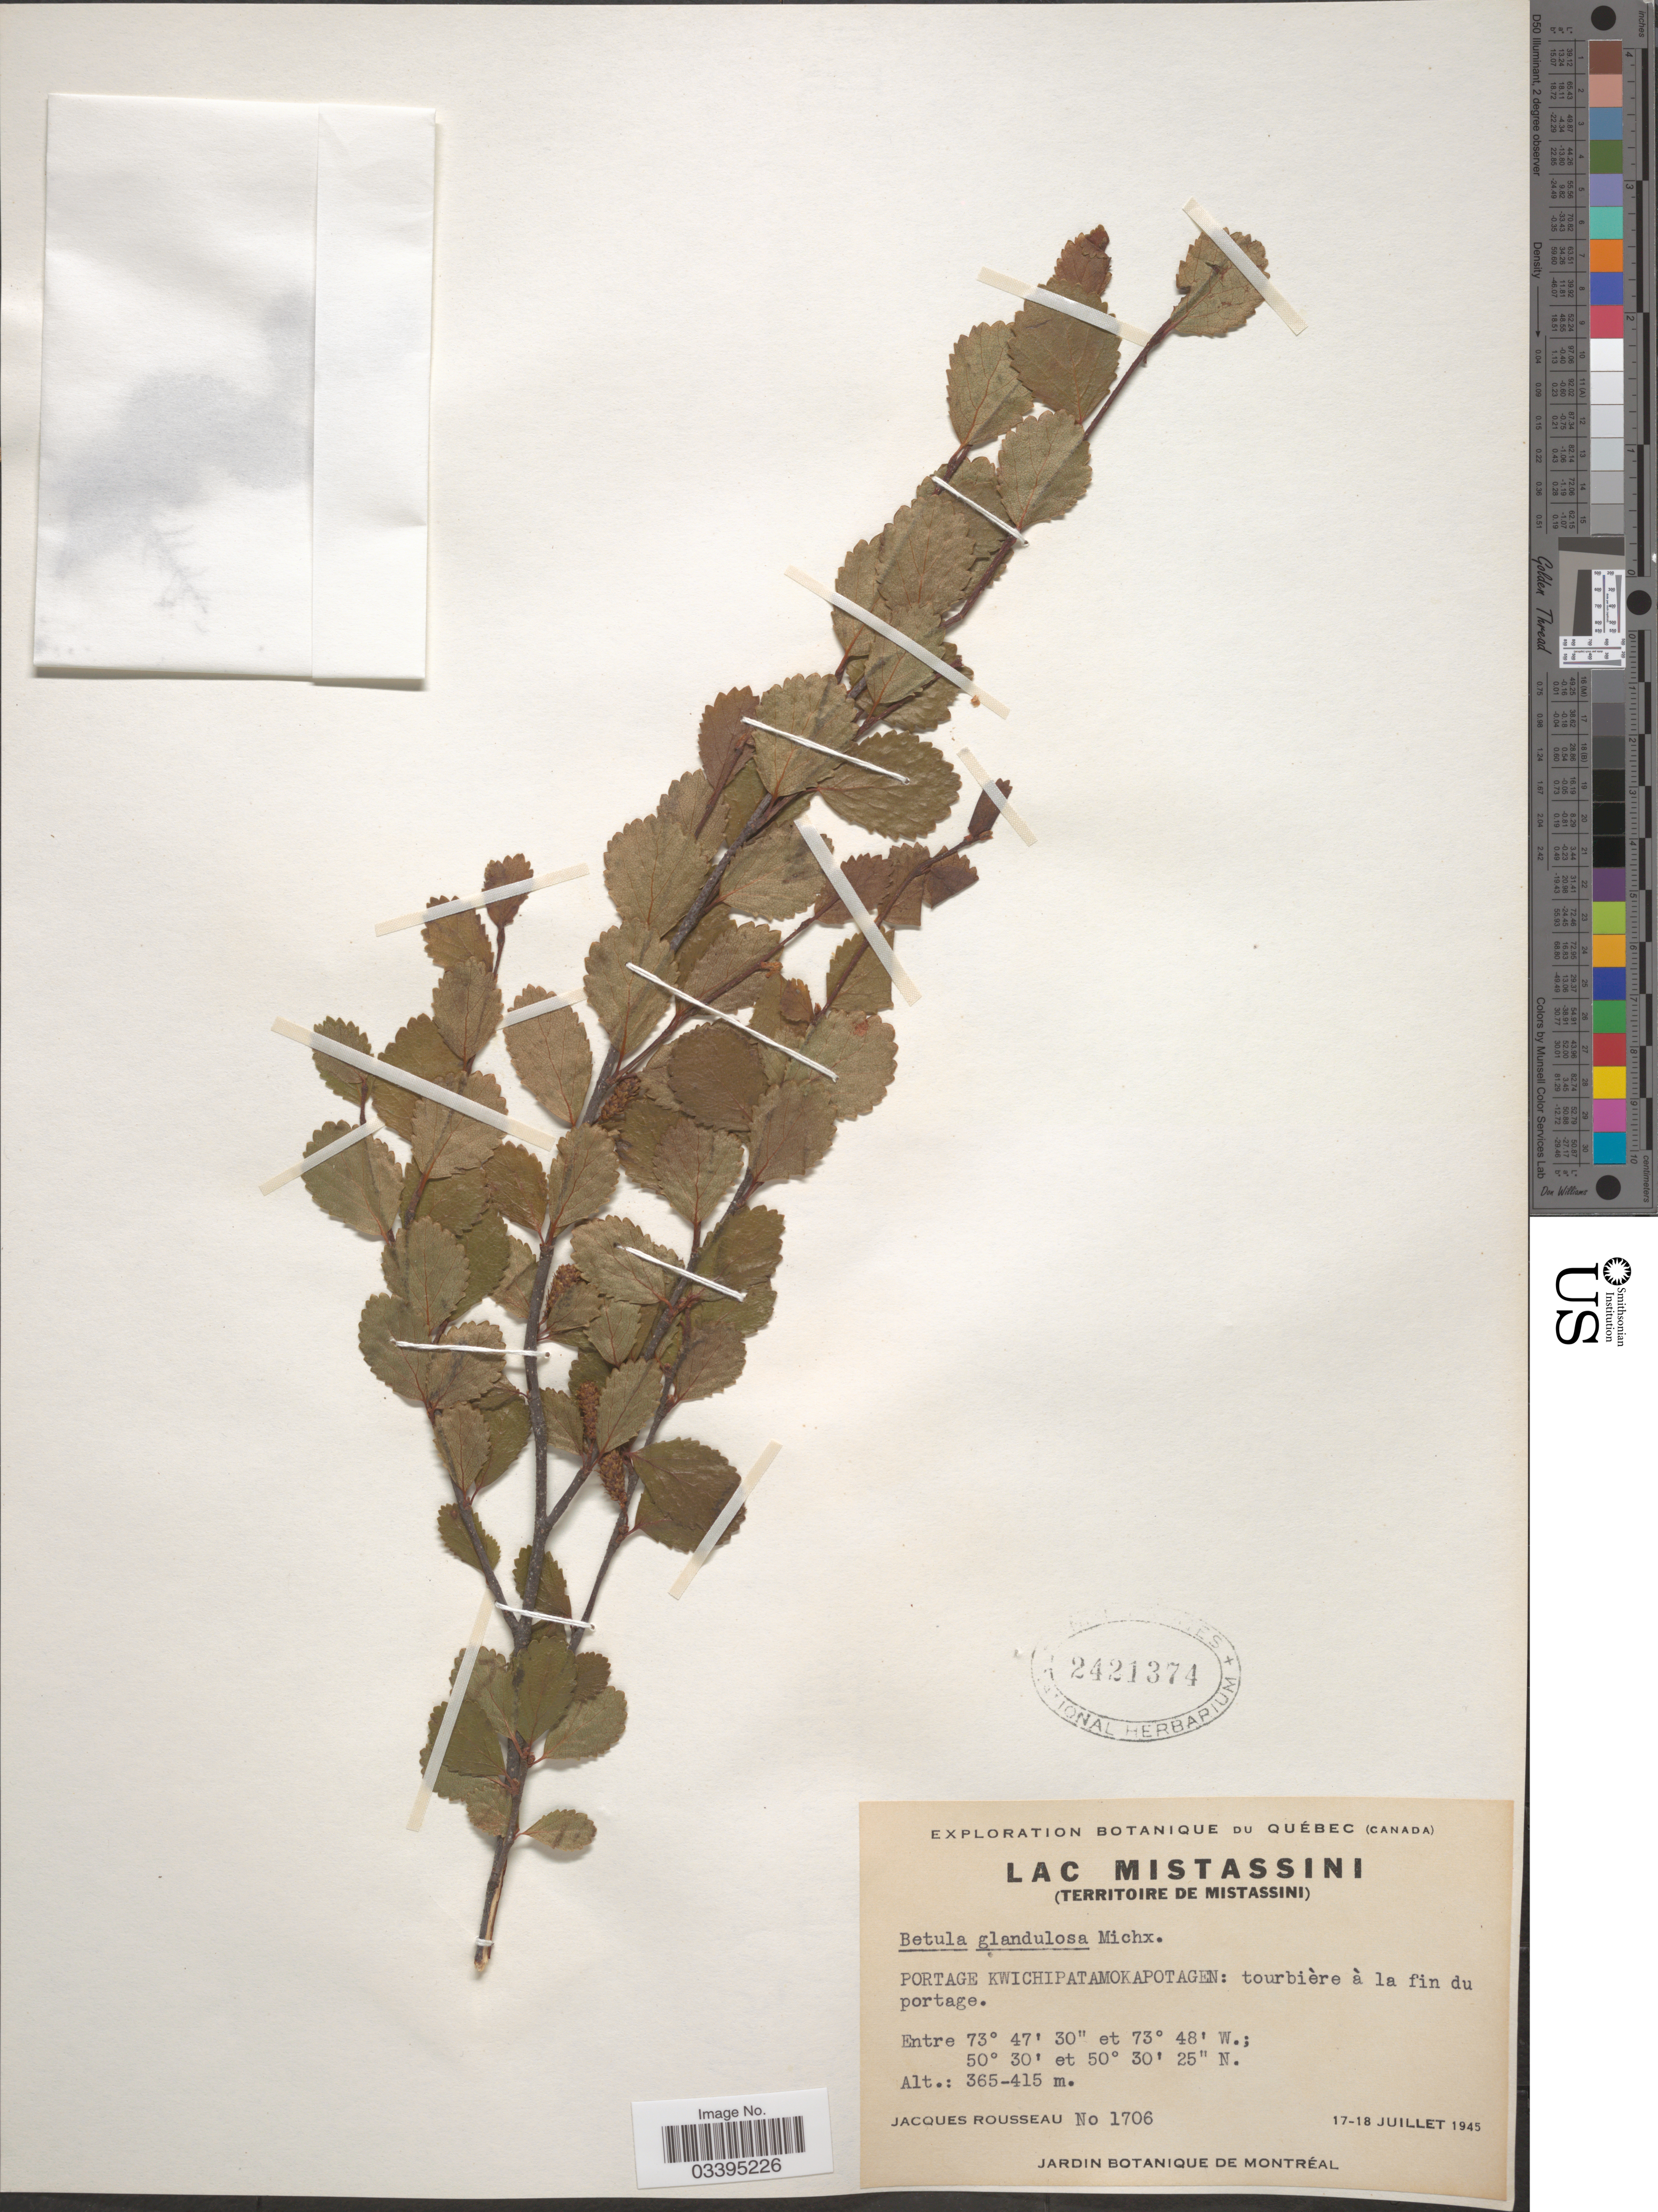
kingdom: Plantae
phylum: Tracheophyta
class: Magnoliopsida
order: Fagales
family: Betulaceae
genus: Betula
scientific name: Betula glandulosa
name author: Michx.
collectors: J. Rousseau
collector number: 1706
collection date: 1945-07-17/1945-07-18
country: Canada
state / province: Quebec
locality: Lac Mistassini (Territoire de Mistassini. Portage Kwichipatamokapotagen: tourbière à la fin du portage.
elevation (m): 365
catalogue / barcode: US 2421374